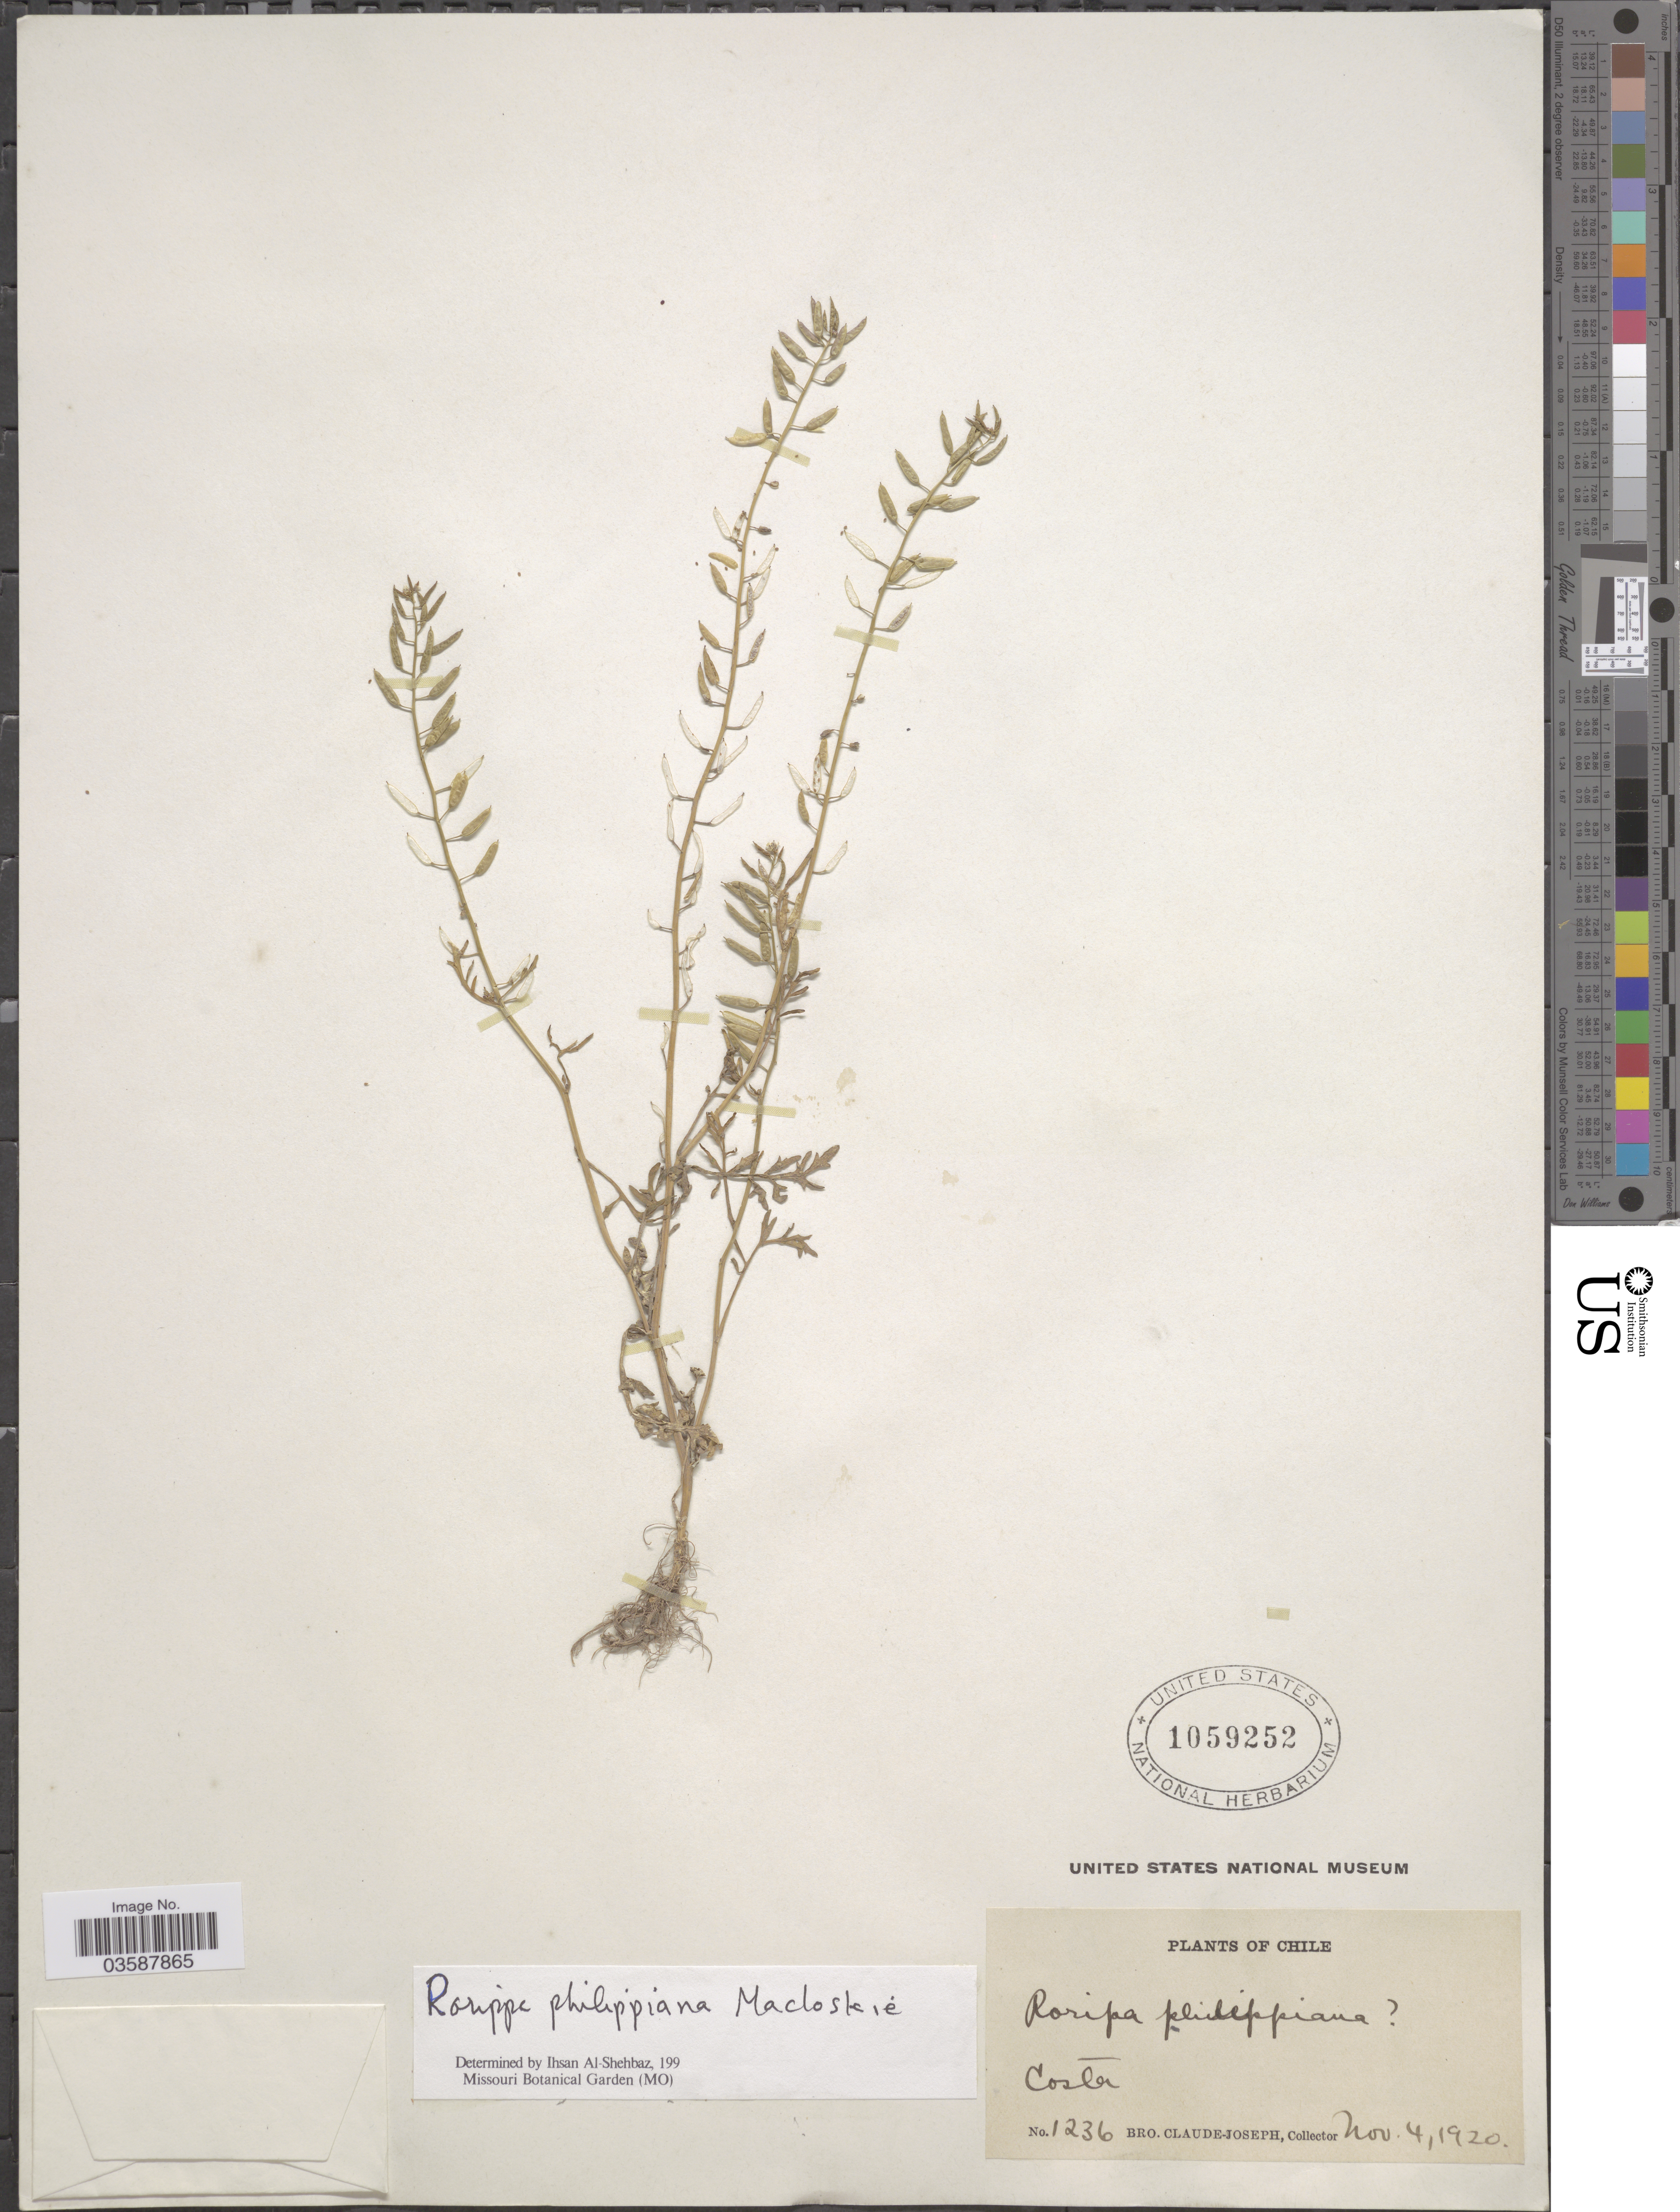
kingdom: Plantae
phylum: Tracheophyta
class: Magnoliopsida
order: Brassicales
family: Brassicaceae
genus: Rorippa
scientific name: Rorippa philippiana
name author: Macloskie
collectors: Bro. Claude-Joseph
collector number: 1236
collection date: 1920-11-04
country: Chile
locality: Costa.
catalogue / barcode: US 1059252